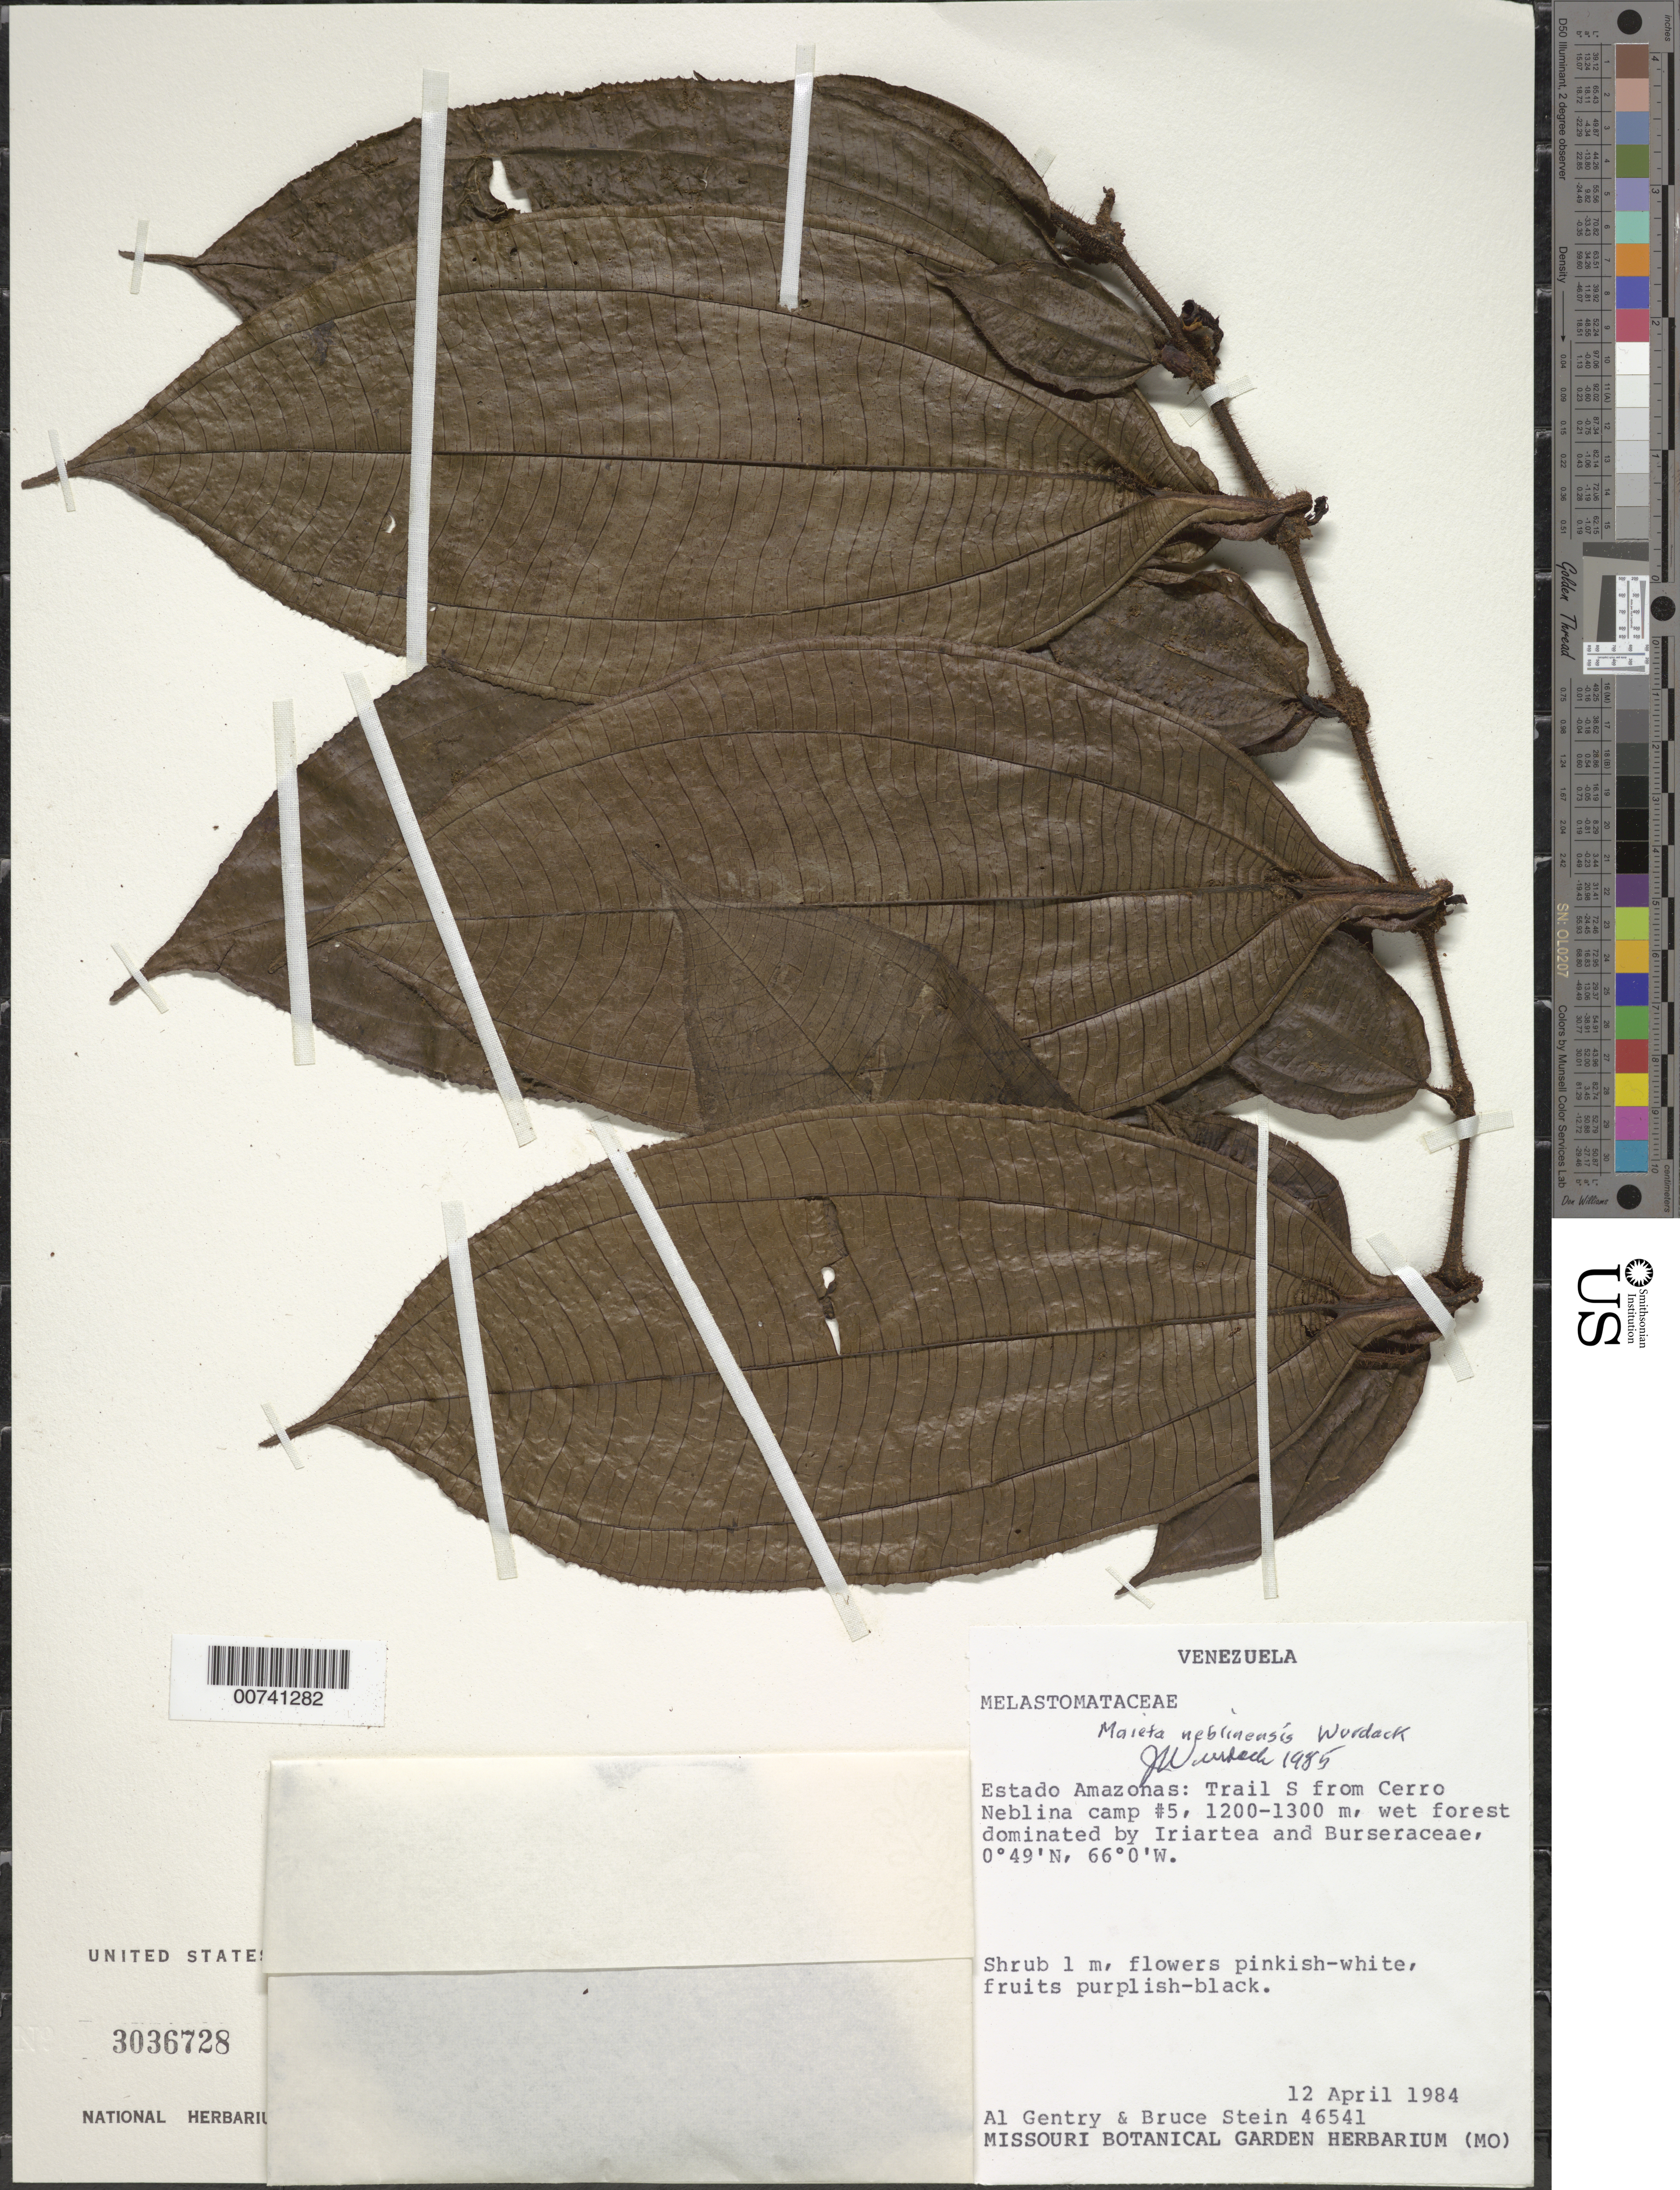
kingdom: Plantae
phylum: Tracheophyta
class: Magnoliopsida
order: Myrtales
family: Melastomataceae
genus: Miconia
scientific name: Miconia alatiflora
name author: Michelang.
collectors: A. H. Gentry & B. Stein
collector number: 46541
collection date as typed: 12-Apr-84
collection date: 1984-04-12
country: Venezuela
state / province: Amazonas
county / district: Río Negro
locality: Cerro de La Neblina, S of Camp #5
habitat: Wet forest dominated by Iriartea and Burseraceae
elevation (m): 1200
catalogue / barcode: US 3036728